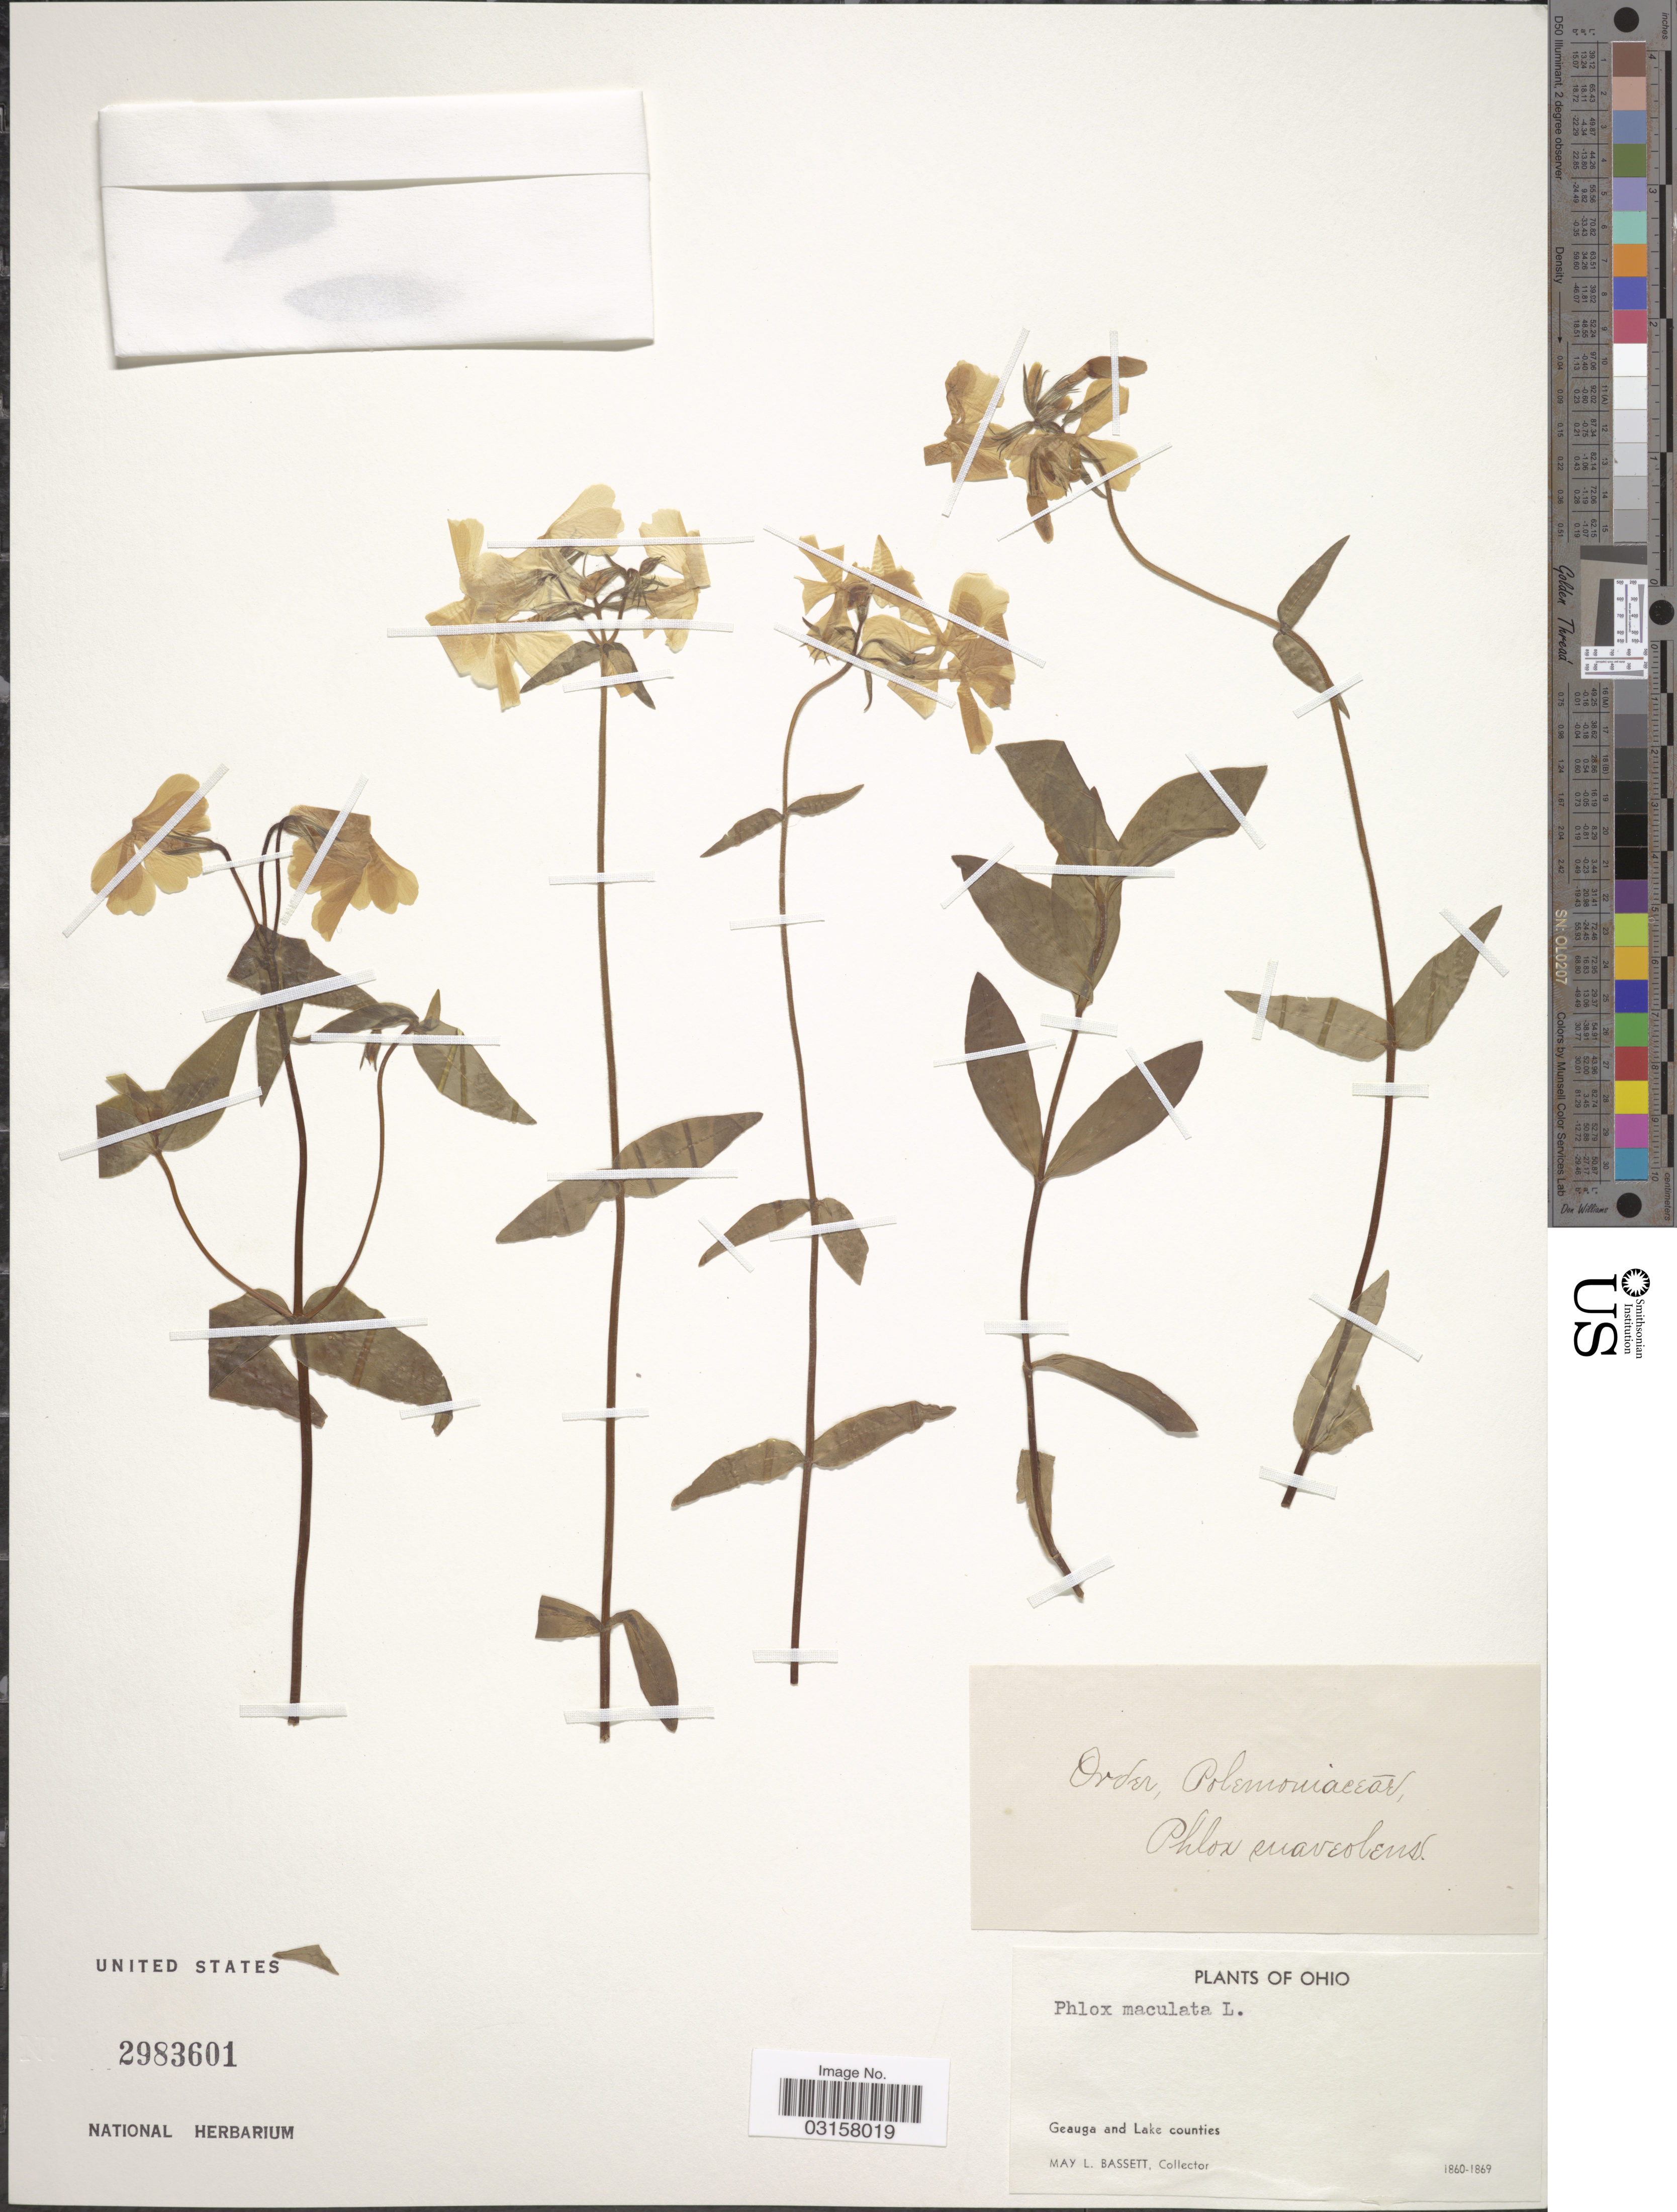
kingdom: Plantae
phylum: Tracheophyta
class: Magnoliopsida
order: Ericales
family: Polemoniaceae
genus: Phlox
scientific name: Phlox divaricata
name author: L.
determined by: Mayfield, M. H.; Ferguson, C. J.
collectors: M. L. Bassett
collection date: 1860/1869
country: United States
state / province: Ohio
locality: Geauga and Lake counties.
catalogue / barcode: US 2983601